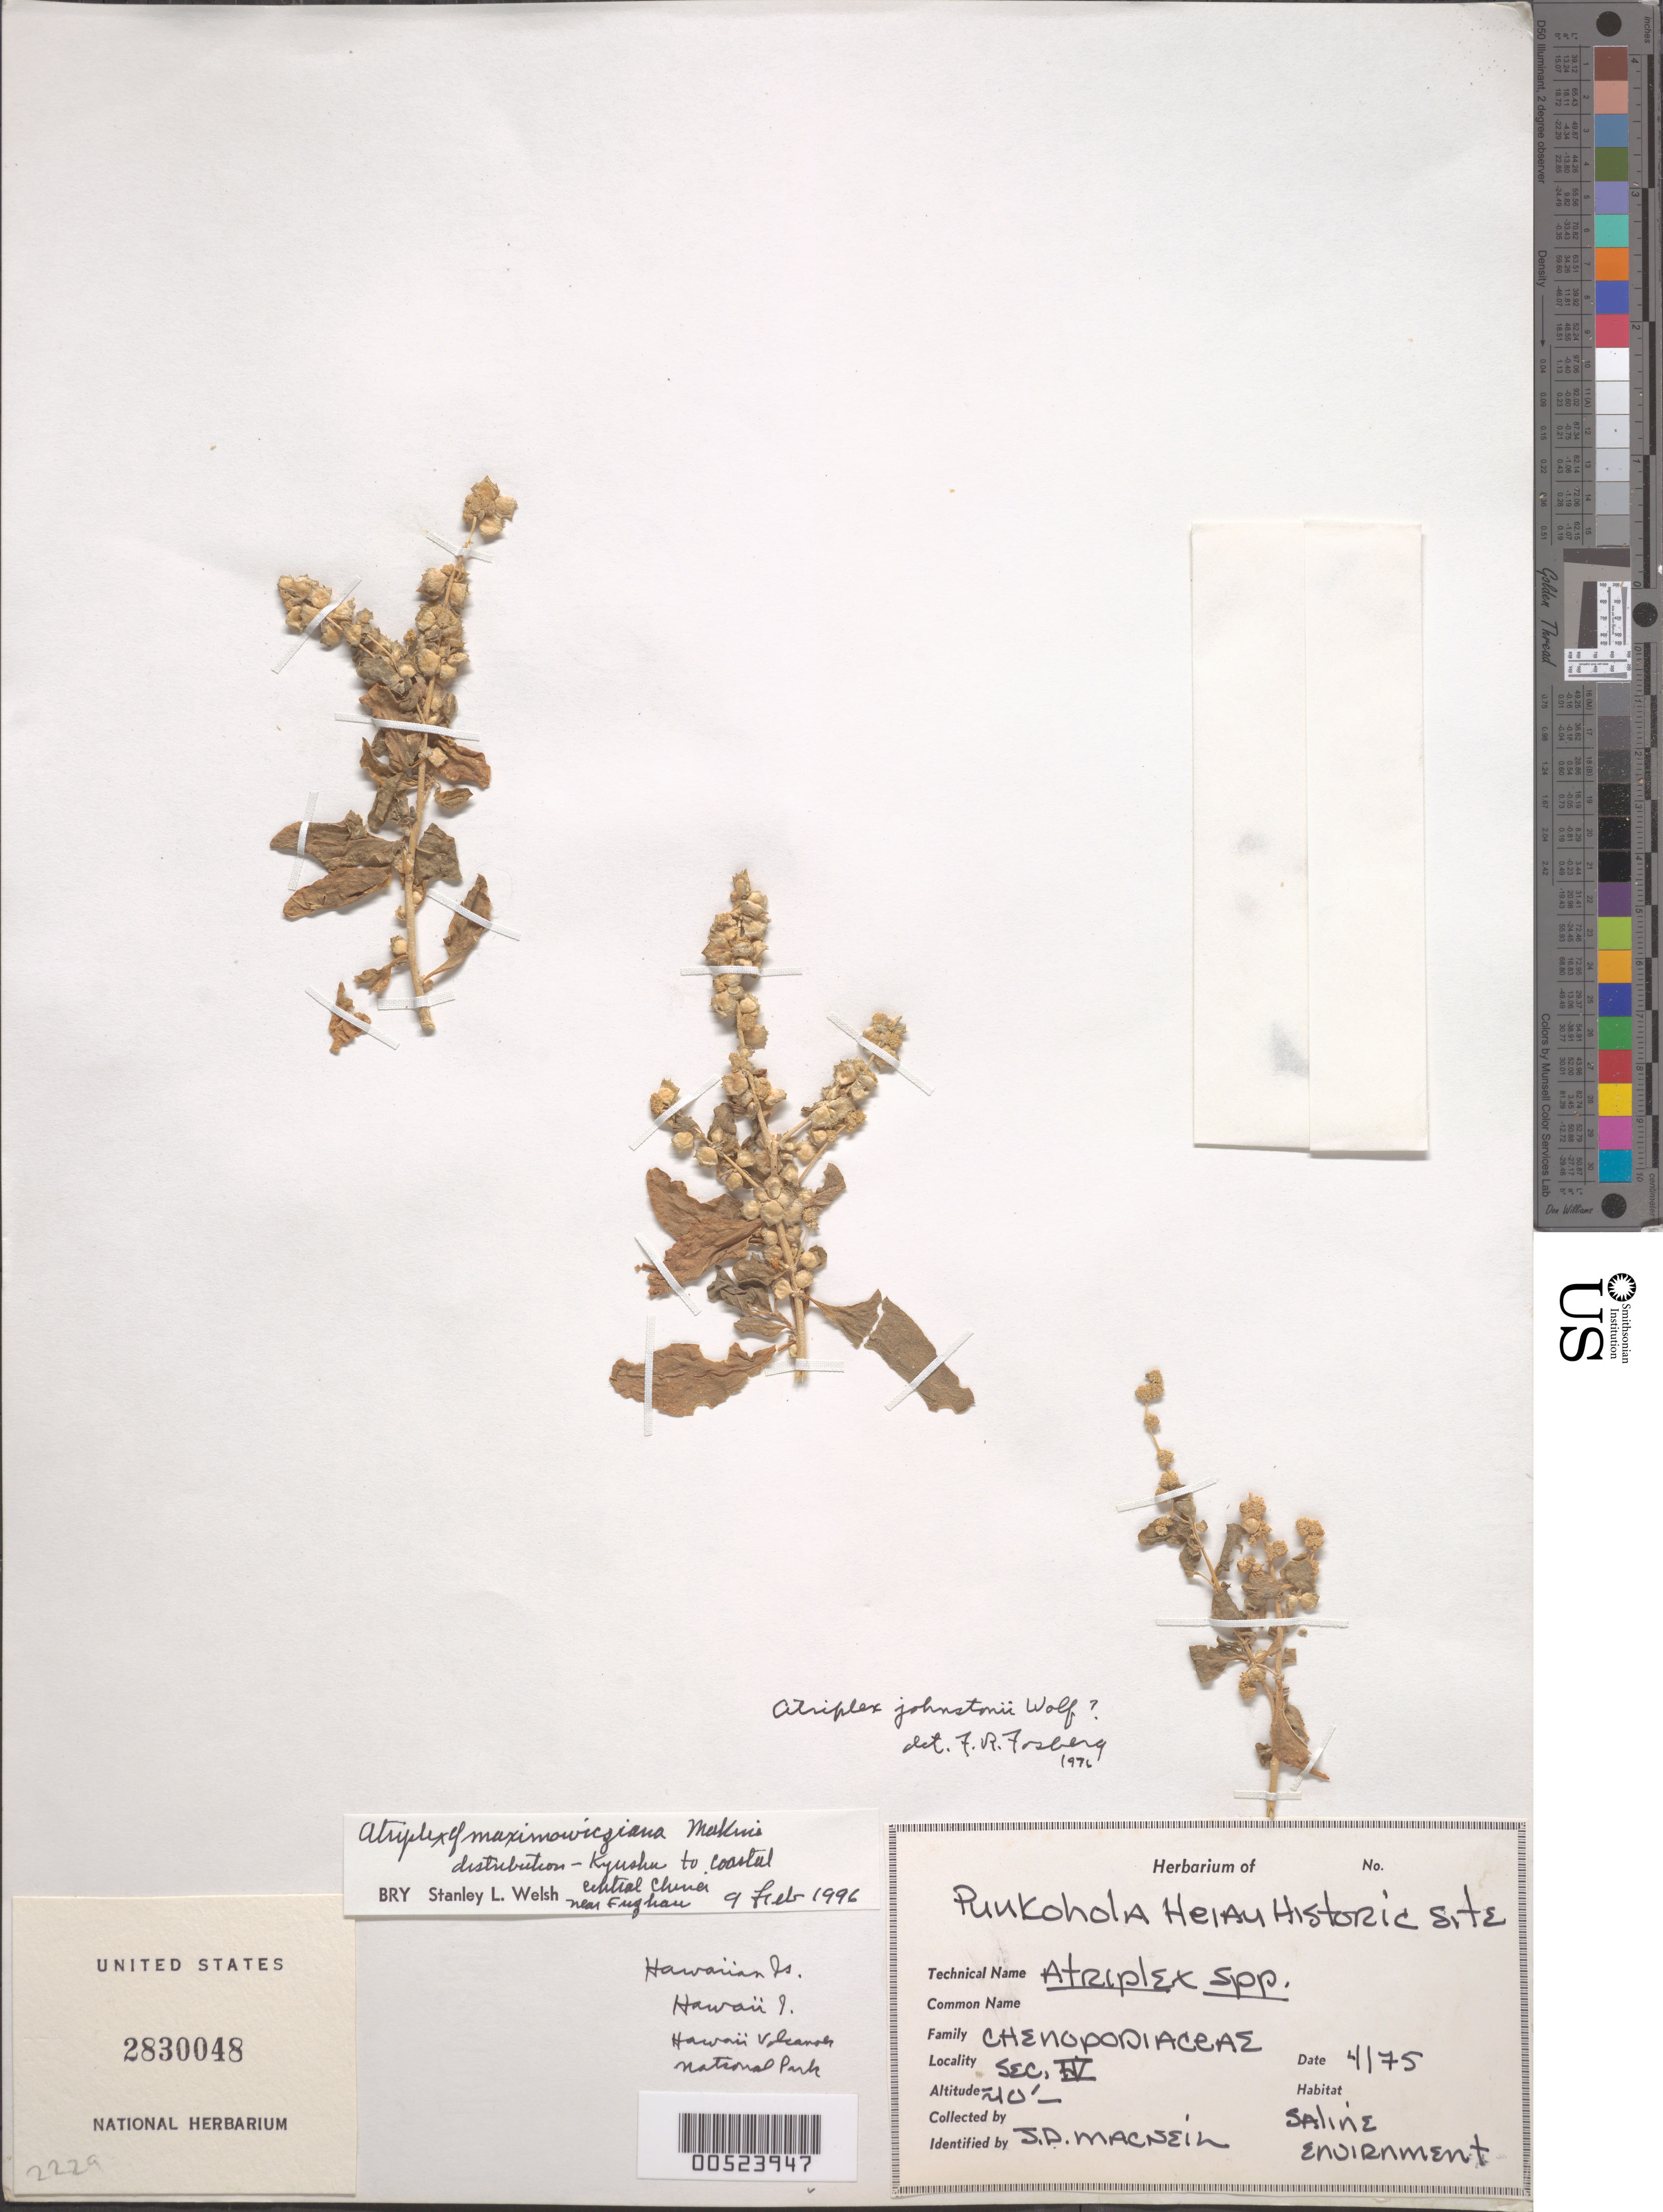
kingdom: Plantae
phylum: Tracheophyta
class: Magnoliopsida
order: Caryophyllales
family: Amaranthaceae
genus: Atriplex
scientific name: Atriplex maximowicziana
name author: Makino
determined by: Welsh, Stanley L., (BRY), Brigham Young University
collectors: J. MacNeil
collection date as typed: Apr 1975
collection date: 1975-04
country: United States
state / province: Hawaii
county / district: Hawaii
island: Hawaii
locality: Hawaii Volcanoes National Park, Puu Kohola Heiau Historic Site, Section IV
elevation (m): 3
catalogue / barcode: US 2830048